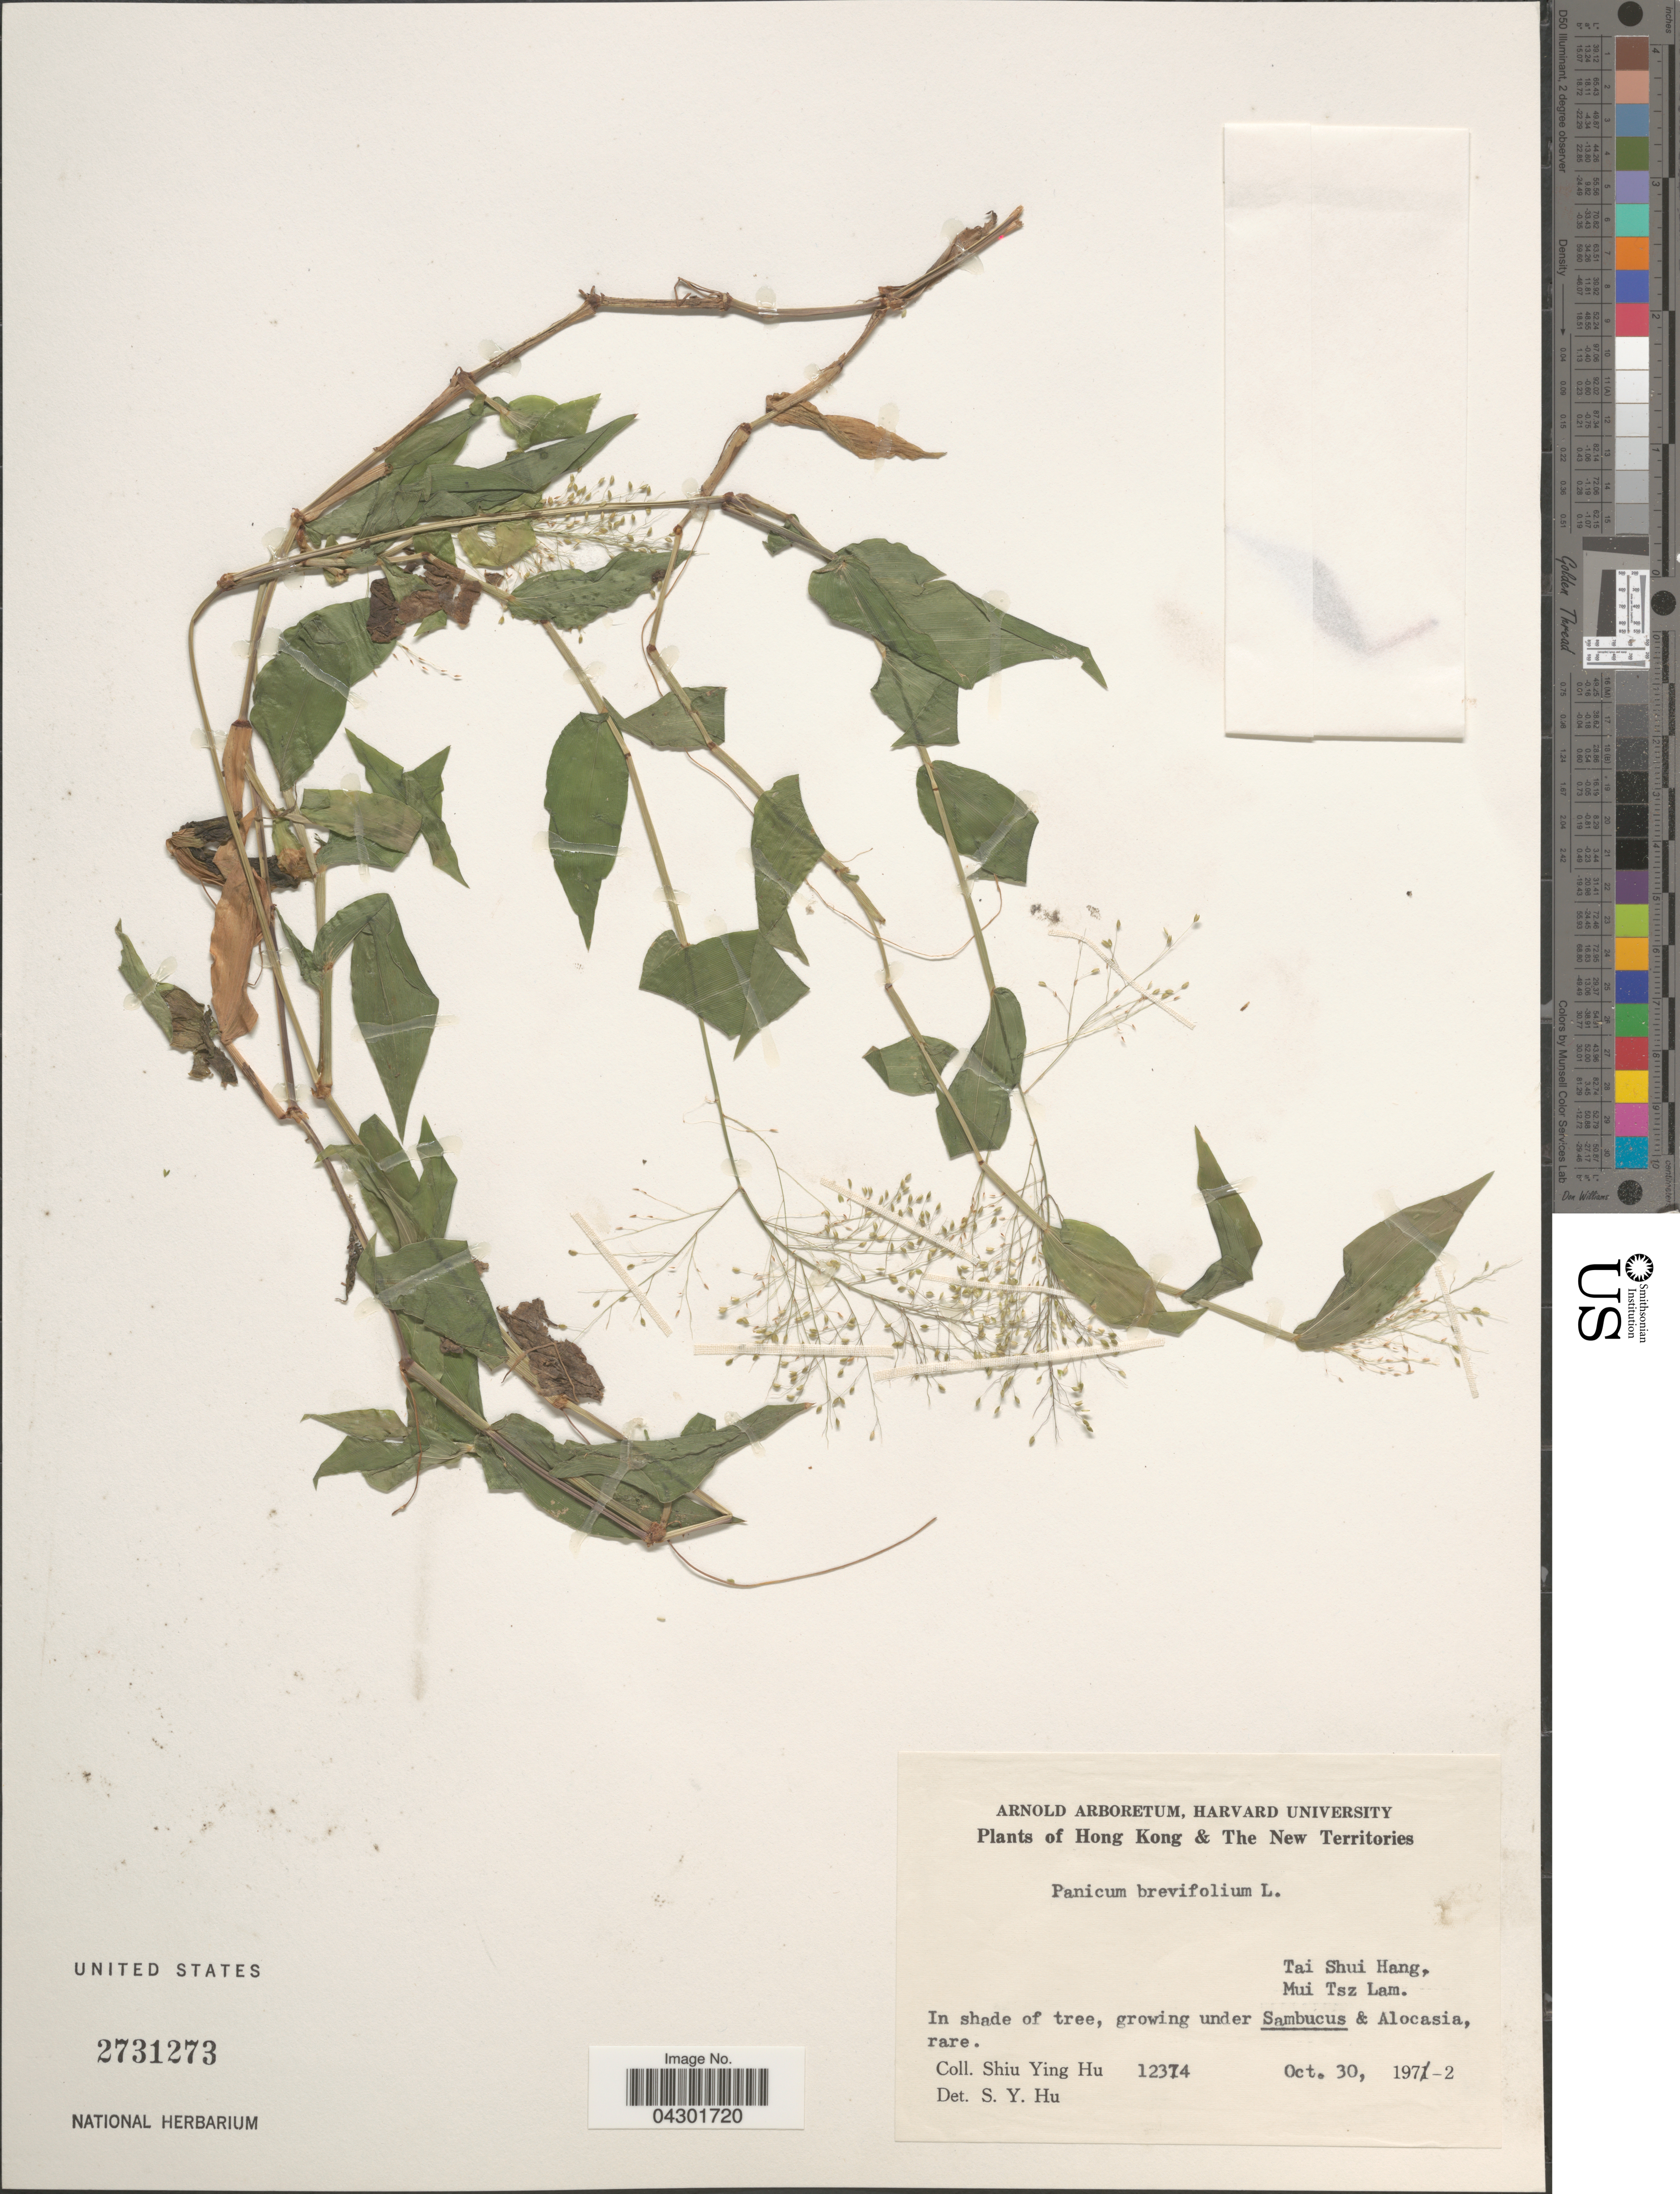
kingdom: Plantae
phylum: Tracheophyta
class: Liliopsida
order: Poales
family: Poaceae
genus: Panicum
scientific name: Panicum brevifolium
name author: L.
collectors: S. Y. Hu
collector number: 12374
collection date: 1972-10-30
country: China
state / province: Hong Kong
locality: Hong Kong & The New Territories. Tai Shui Hang, Mui Tsz Lam. In shade of tree, growing under Sambucus & Alocasia, rare.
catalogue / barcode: US 2731273